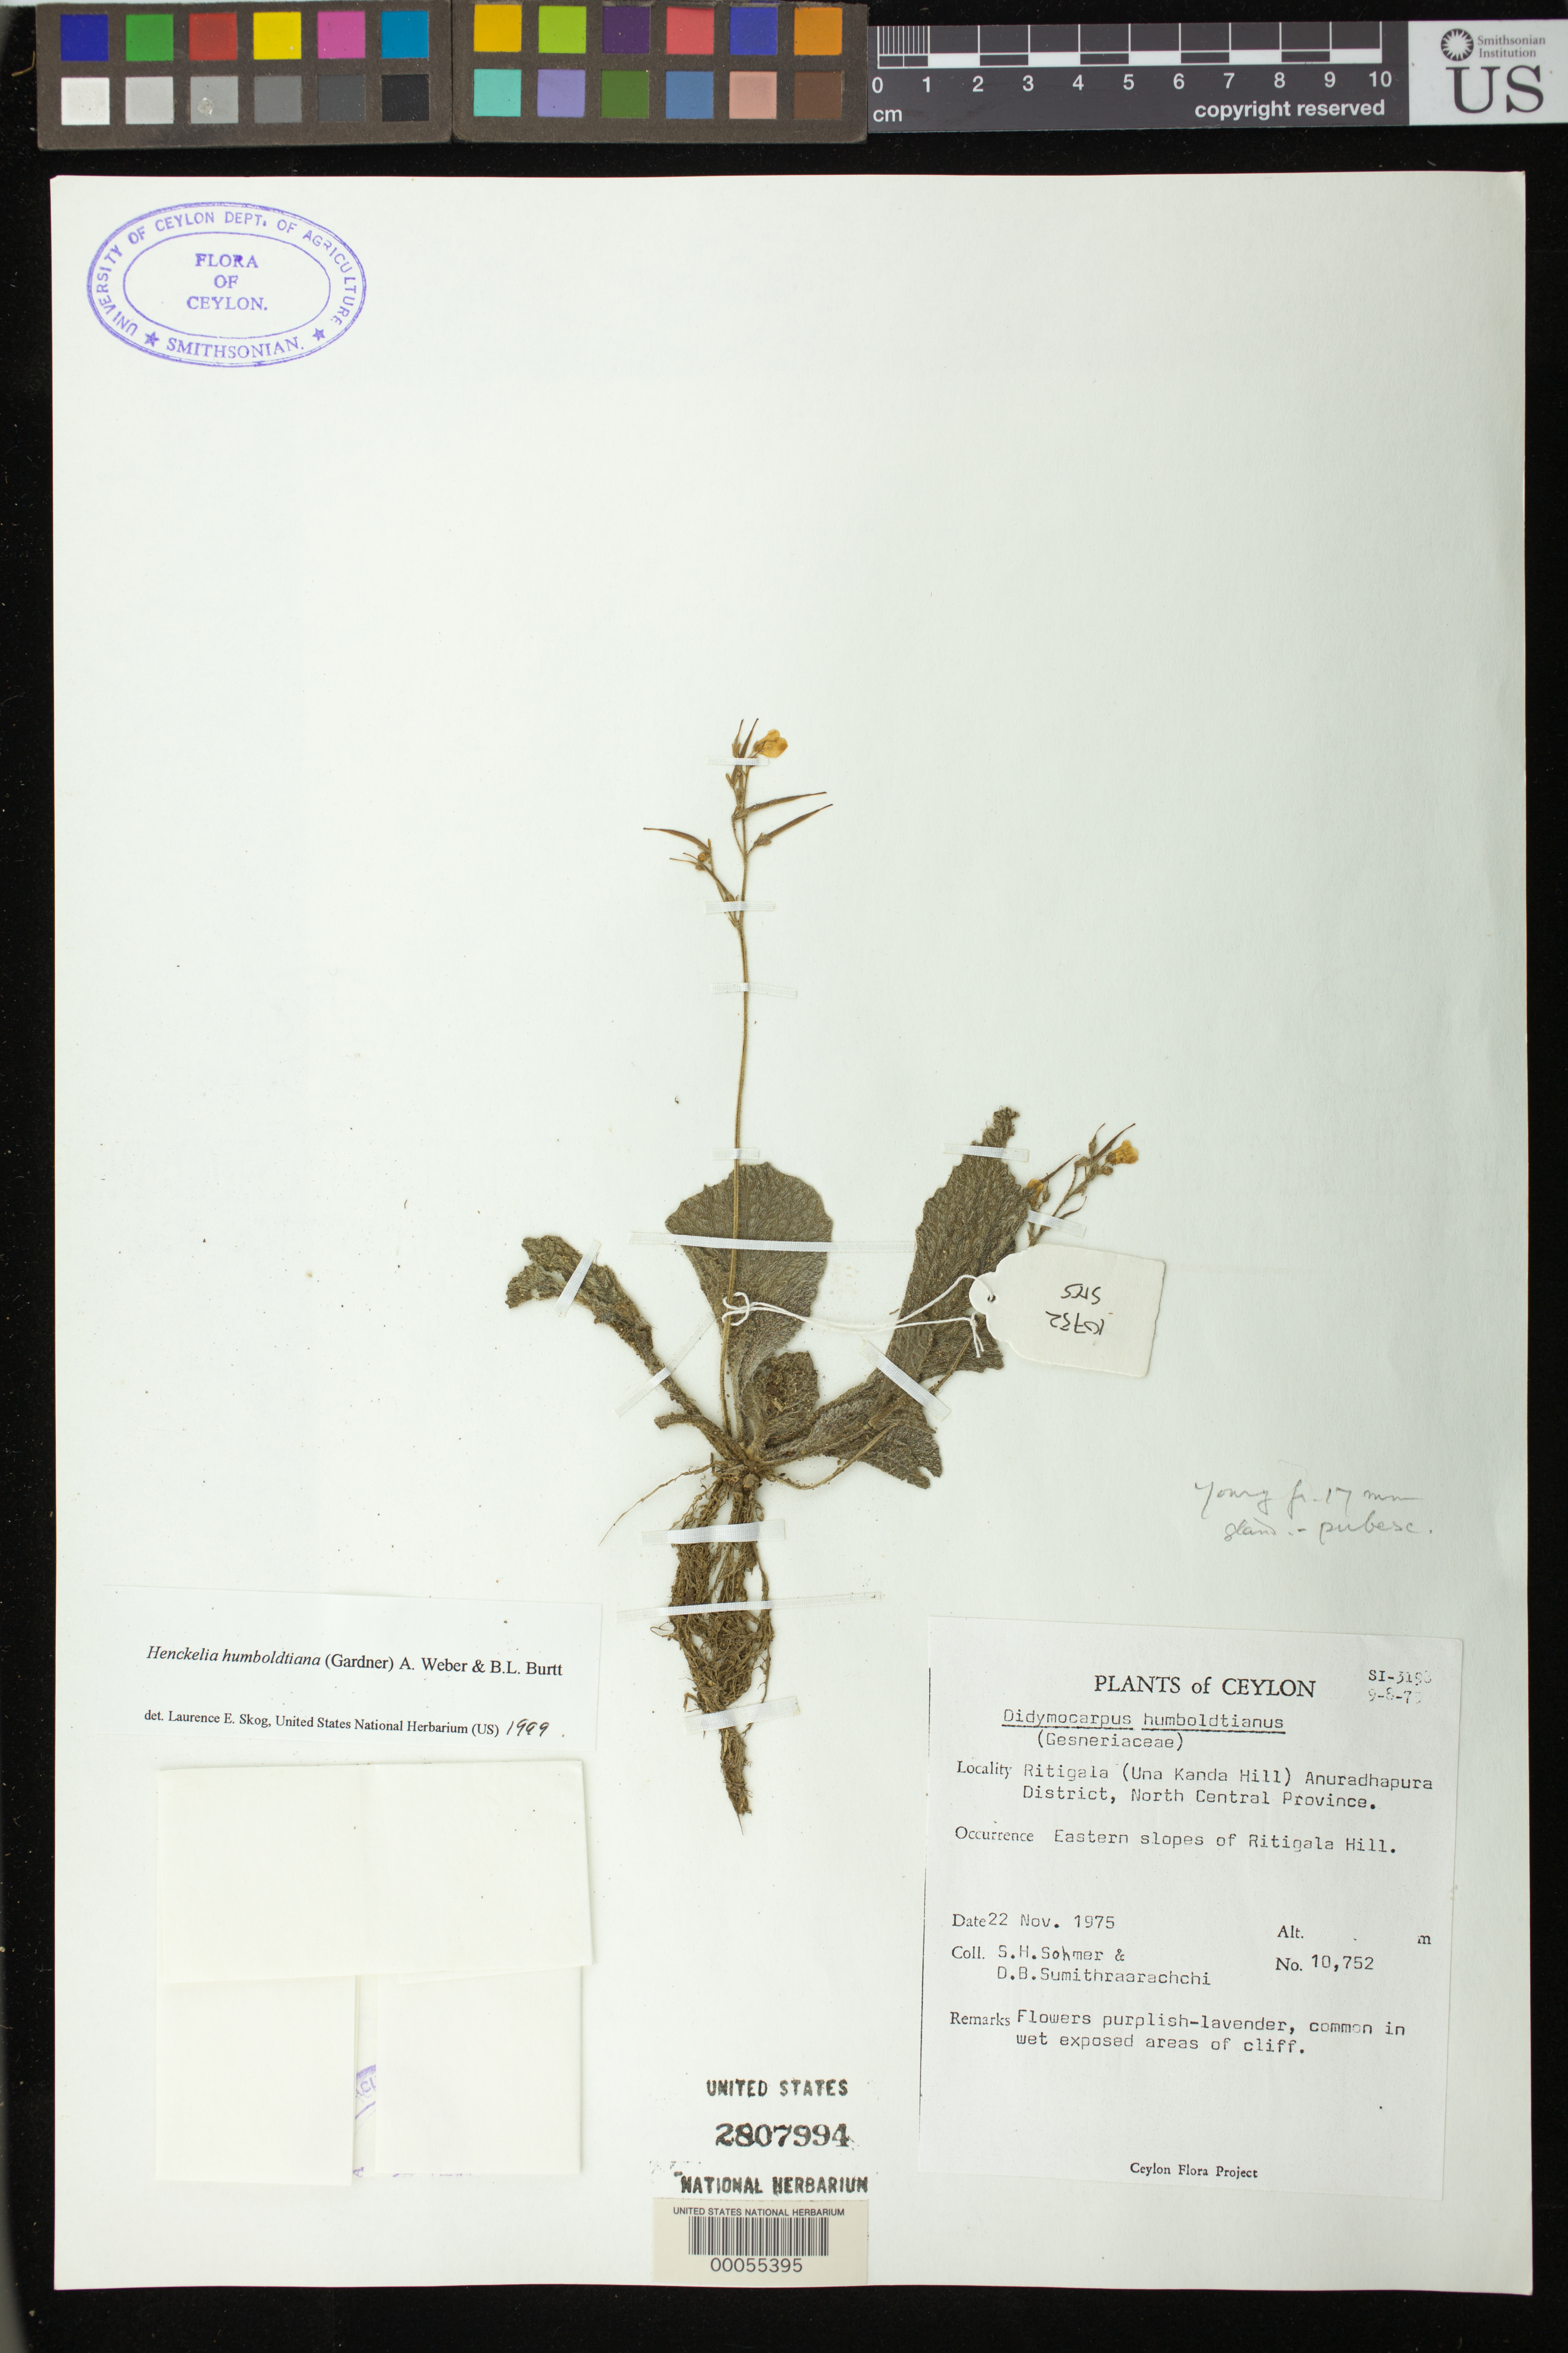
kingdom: Plantae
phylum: Tracheophyta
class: Magnoliopsida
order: Lamiales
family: Gesneriaceae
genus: Henckelia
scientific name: Henckelia humboldtiana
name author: (Gardner) A. Weber & B.L. Burtt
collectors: S. H. Sohmer & D. B. Sumithraarachchi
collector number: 10752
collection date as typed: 22 Nov 1975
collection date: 1975-11-22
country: Sri Lanka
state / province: Central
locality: Anuradhapura dist., Ritighala, una kanda hill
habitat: Eastern slopes, wet exposed area of cliff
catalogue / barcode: US 2807994